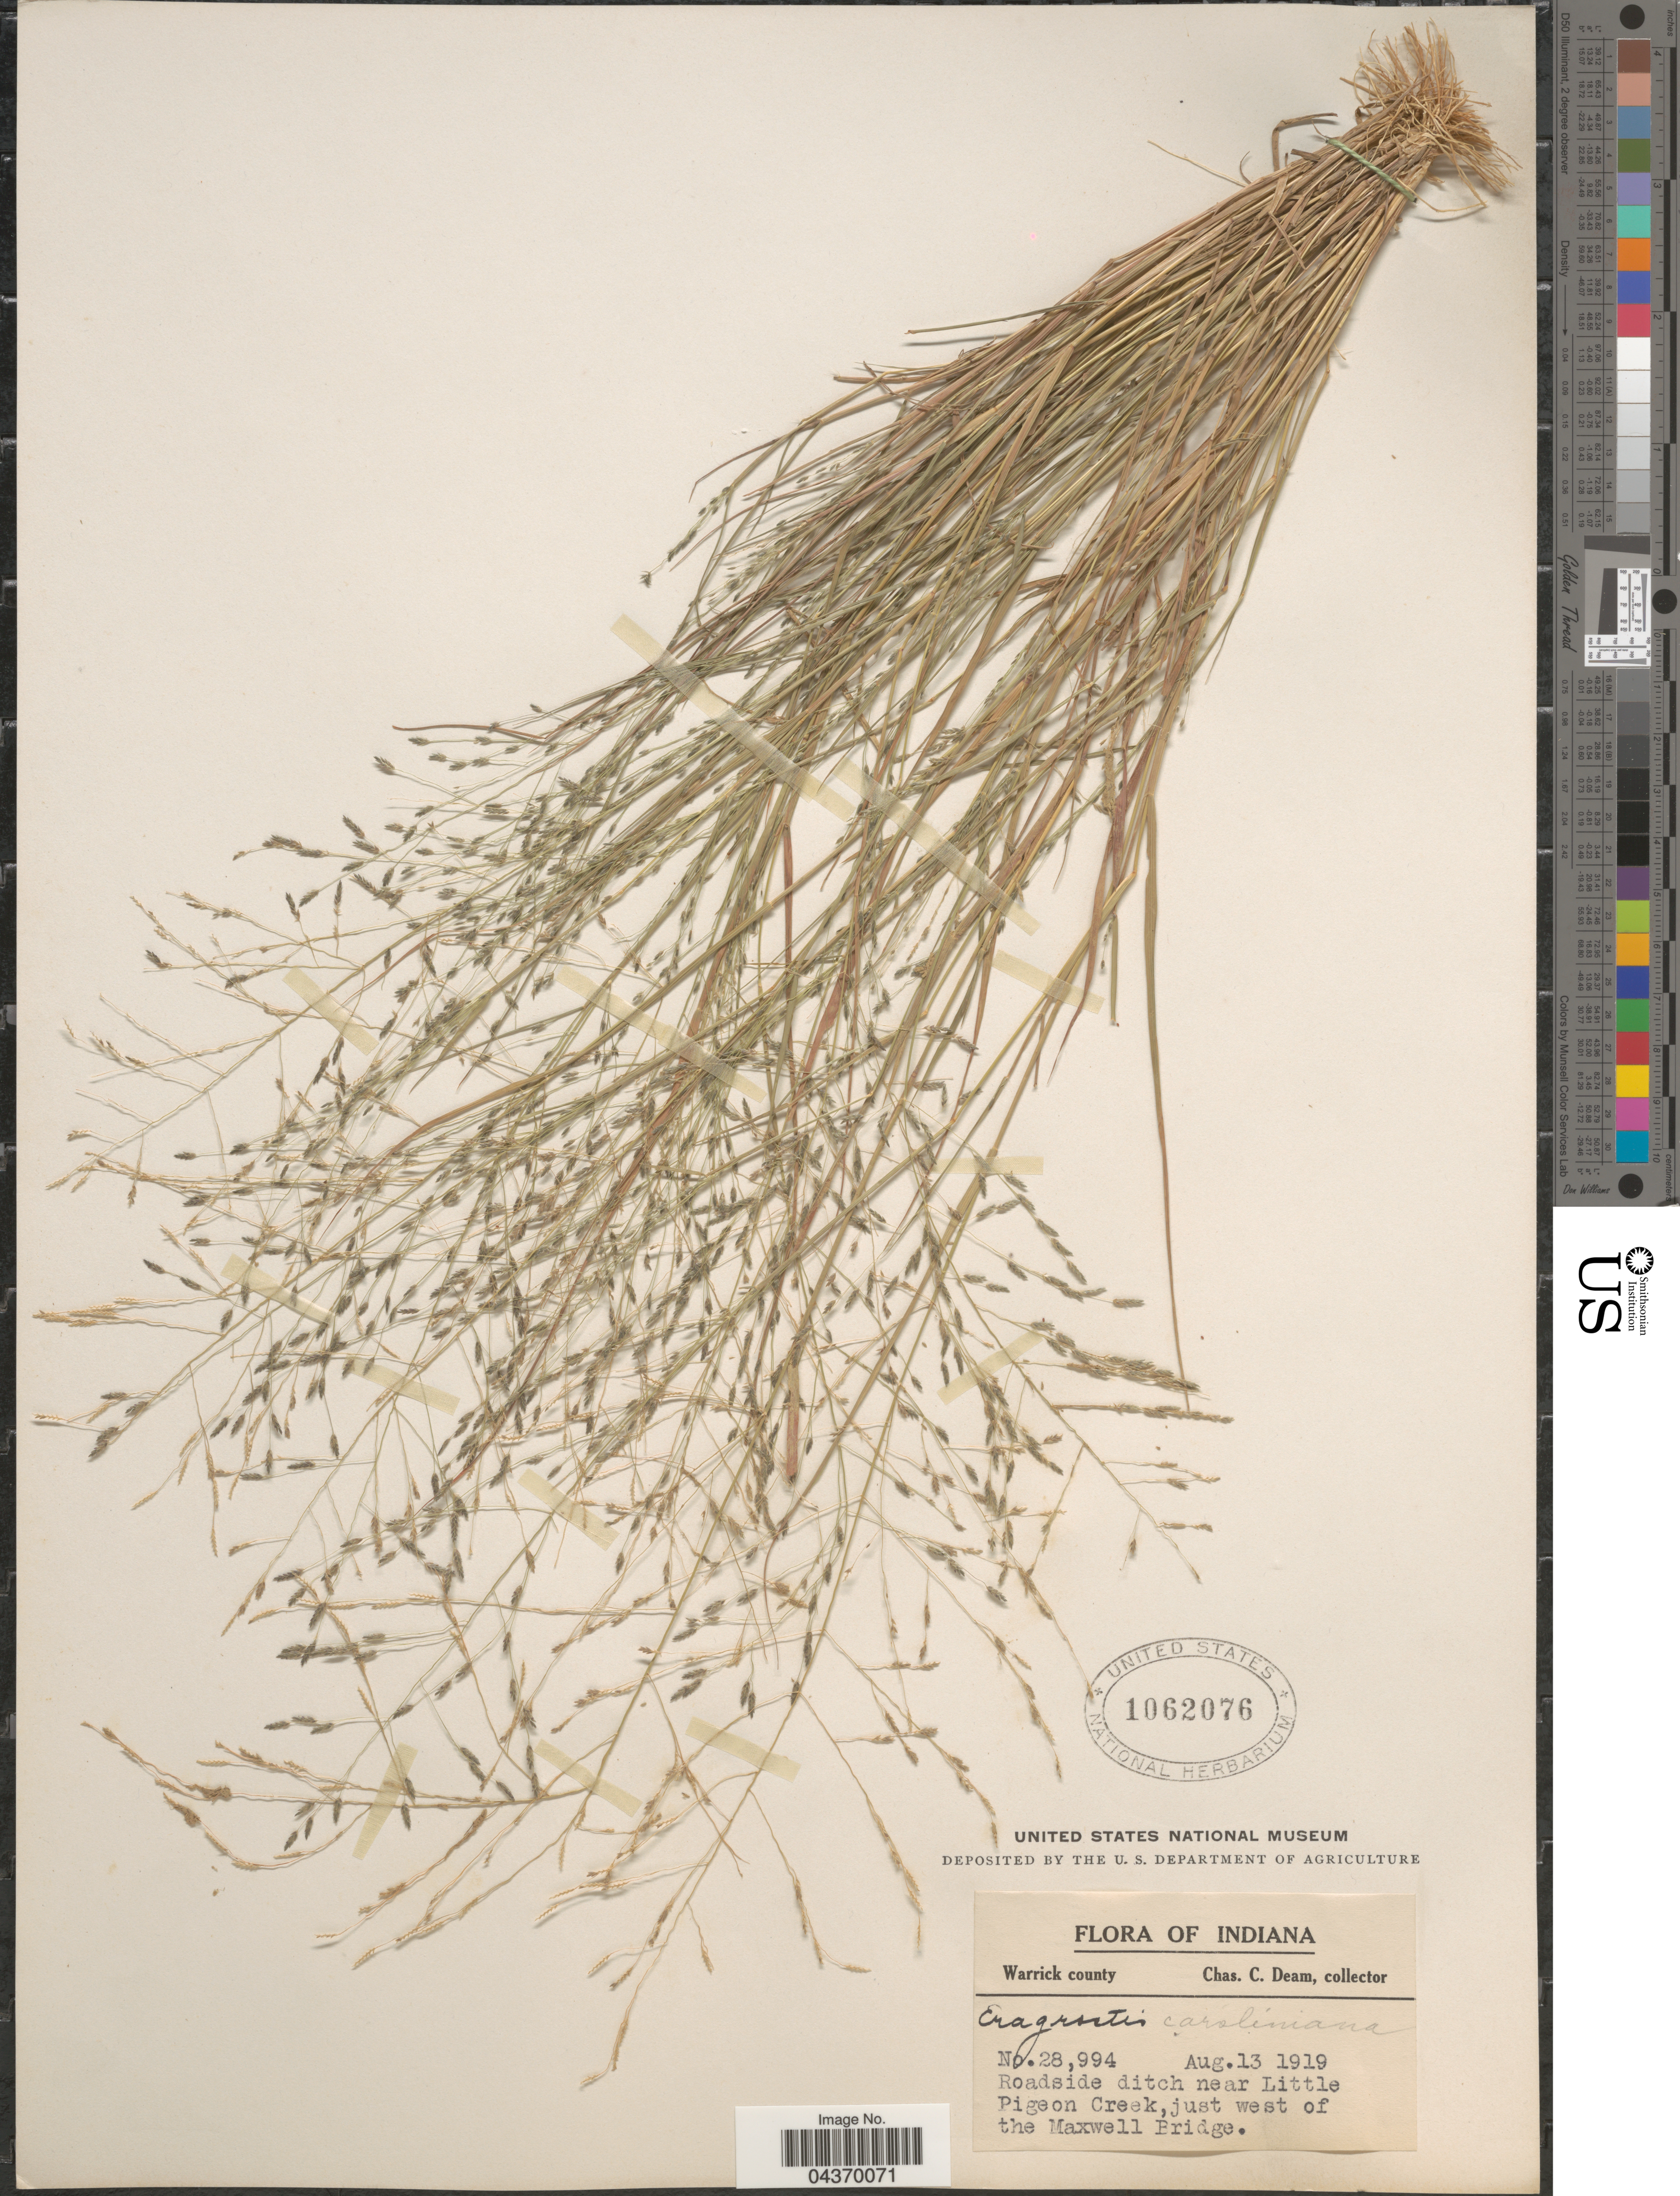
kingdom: Plantae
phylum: Tracheophyta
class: Liliopsida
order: Poales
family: Poaceae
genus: Eragrostis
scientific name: Eragrostis pectinacea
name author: (Michx.) Nees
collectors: C. C. Deam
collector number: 28994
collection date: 1919-08-13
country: United States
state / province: Indiana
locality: Warrick county. Roadside ditch near Little Pigeon Creek, just west of the Maxwell Bridge.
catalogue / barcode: US 1062076